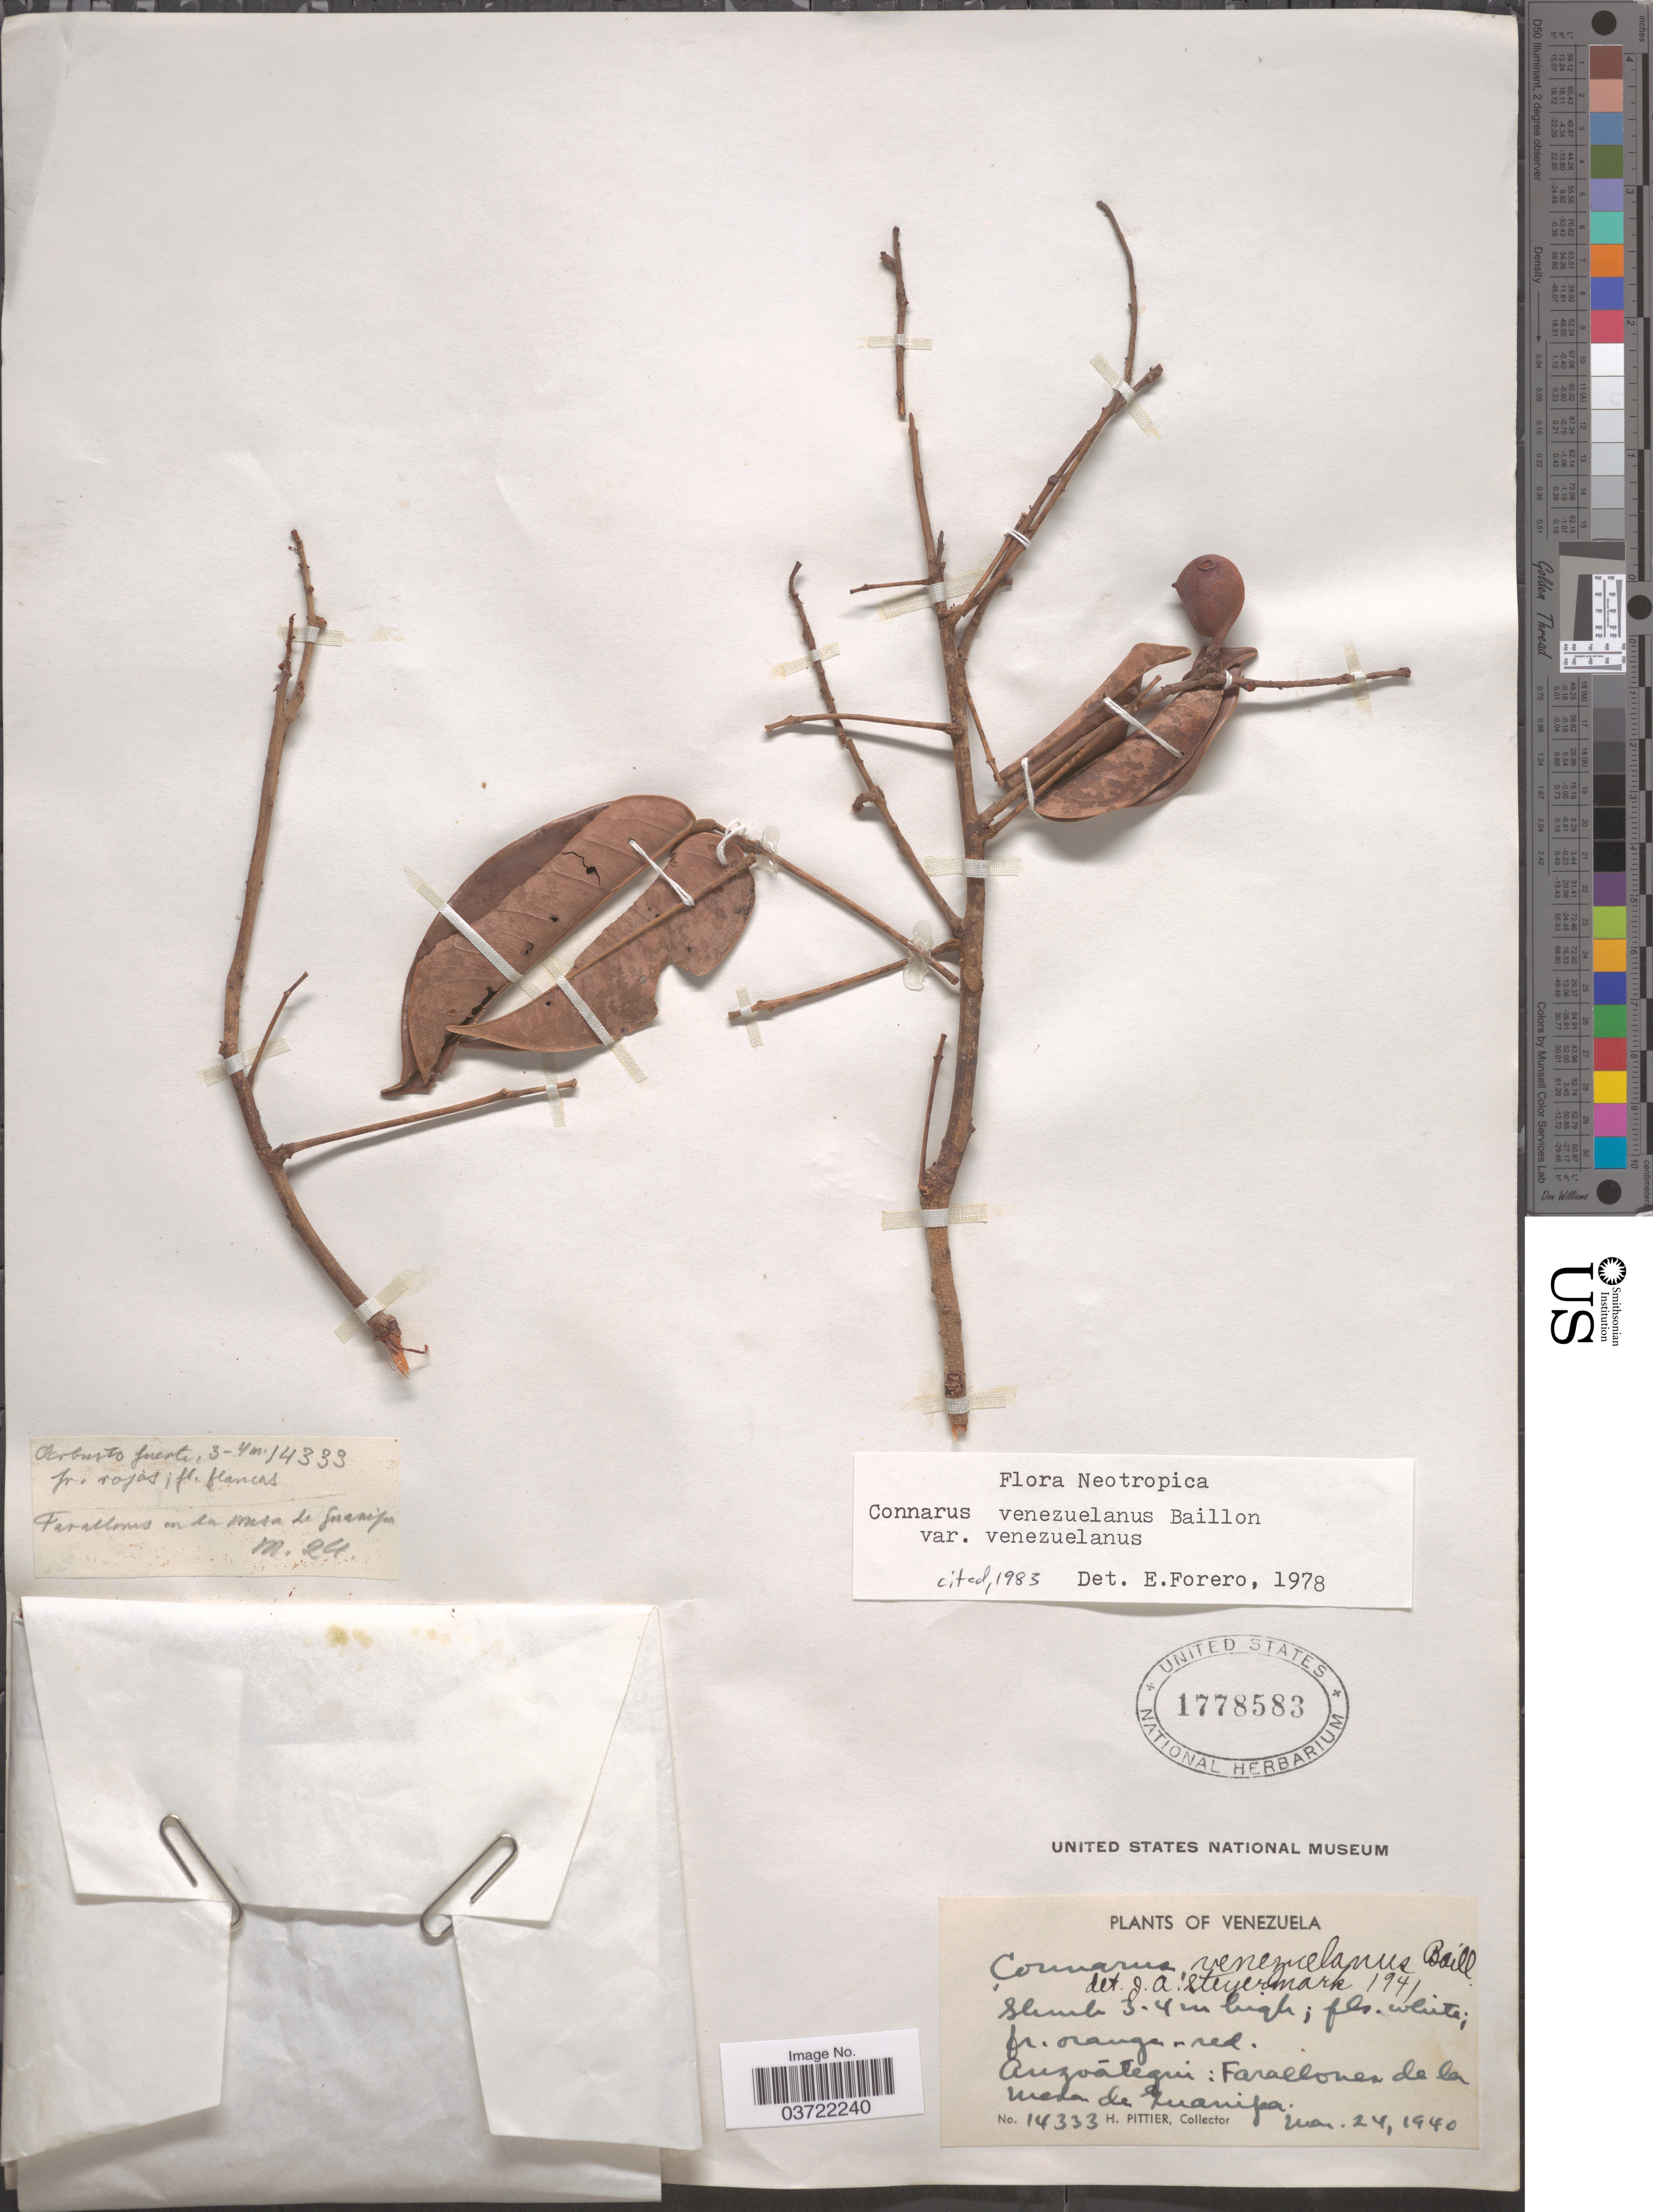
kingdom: Plantae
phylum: Tracheophyta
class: Magnoliopsida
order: Oxalidales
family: Connaraceae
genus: Connarus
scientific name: Connarus venezuelanus var. venezuelanus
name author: Baill.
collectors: H. F. Pittier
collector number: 14333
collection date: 1940-03-24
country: Venezuela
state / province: Anzoategui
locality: Farallones de la Mesa de Guanipa.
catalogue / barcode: US 1778583